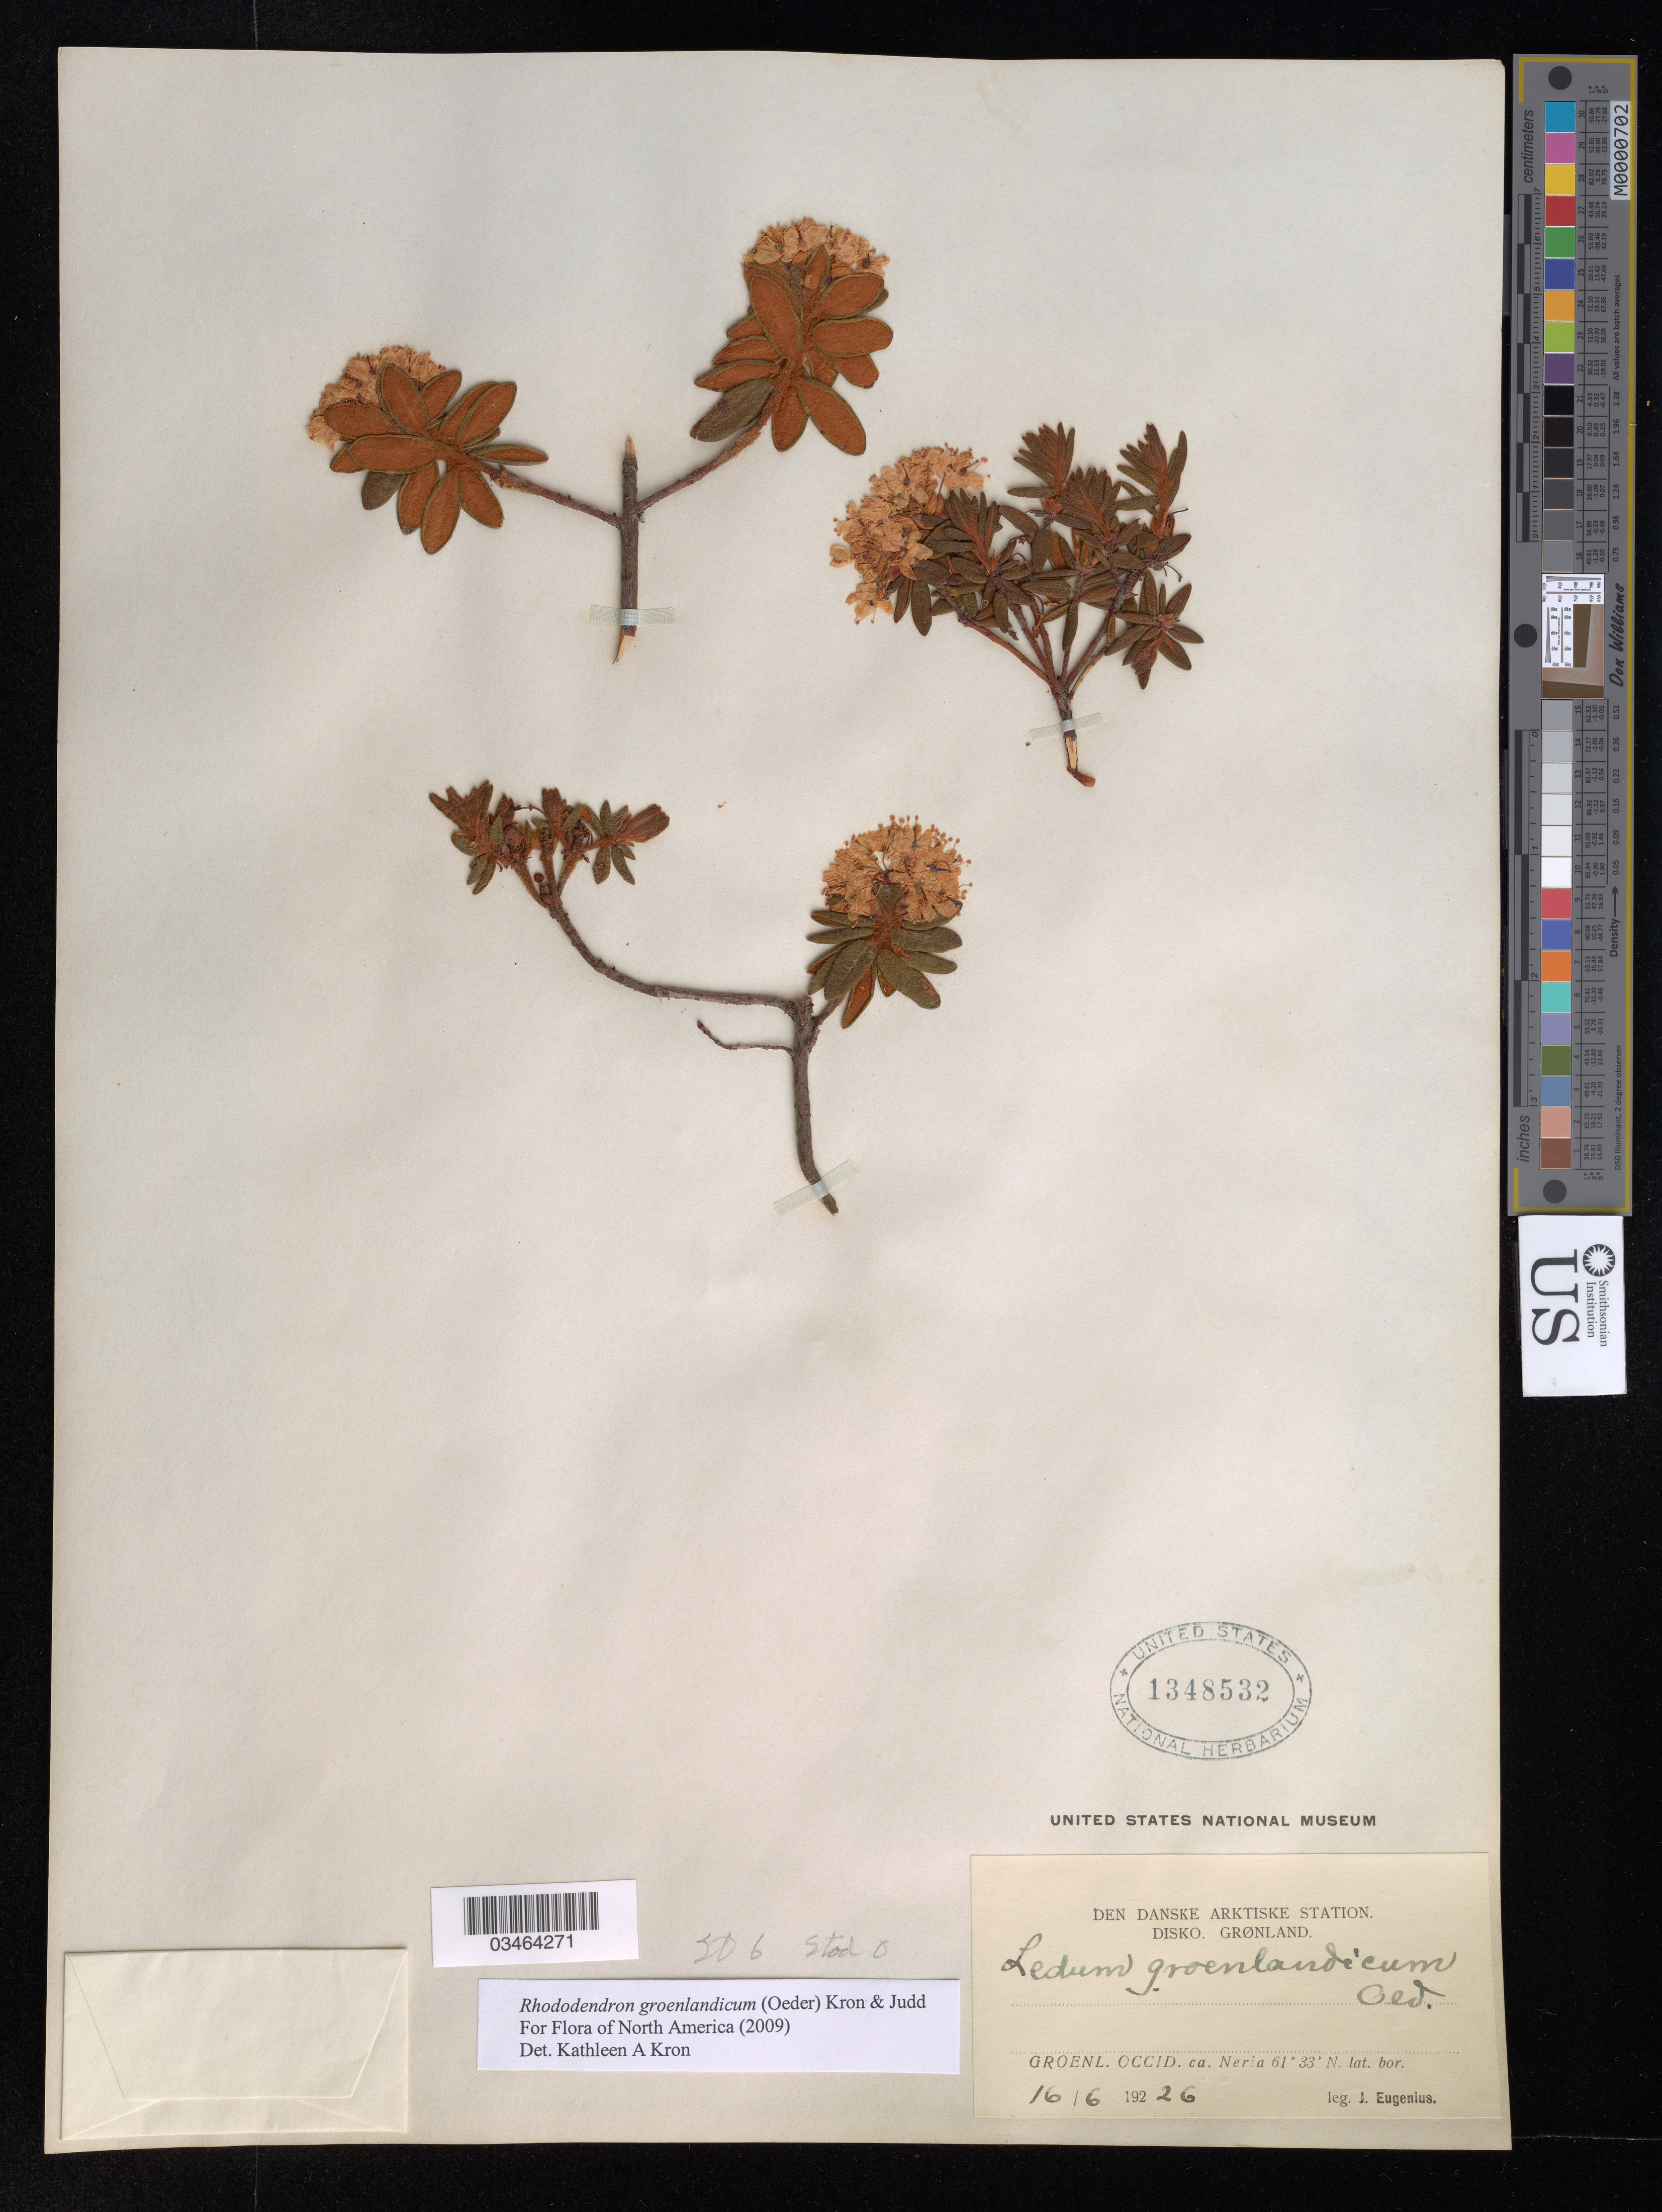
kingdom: Plantae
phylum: Tracheophyta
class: Magnoliopsida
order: Ericales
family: Ericaceae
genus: Rhododendron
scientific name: Rhododendron groenlandicum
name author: (Oeder) Kron & Judd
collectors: J. Eugenius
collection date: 1926-06-16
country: Greenland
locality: Groenl. Occid. ca. Neria lat. bor.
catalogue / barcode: US 1348532